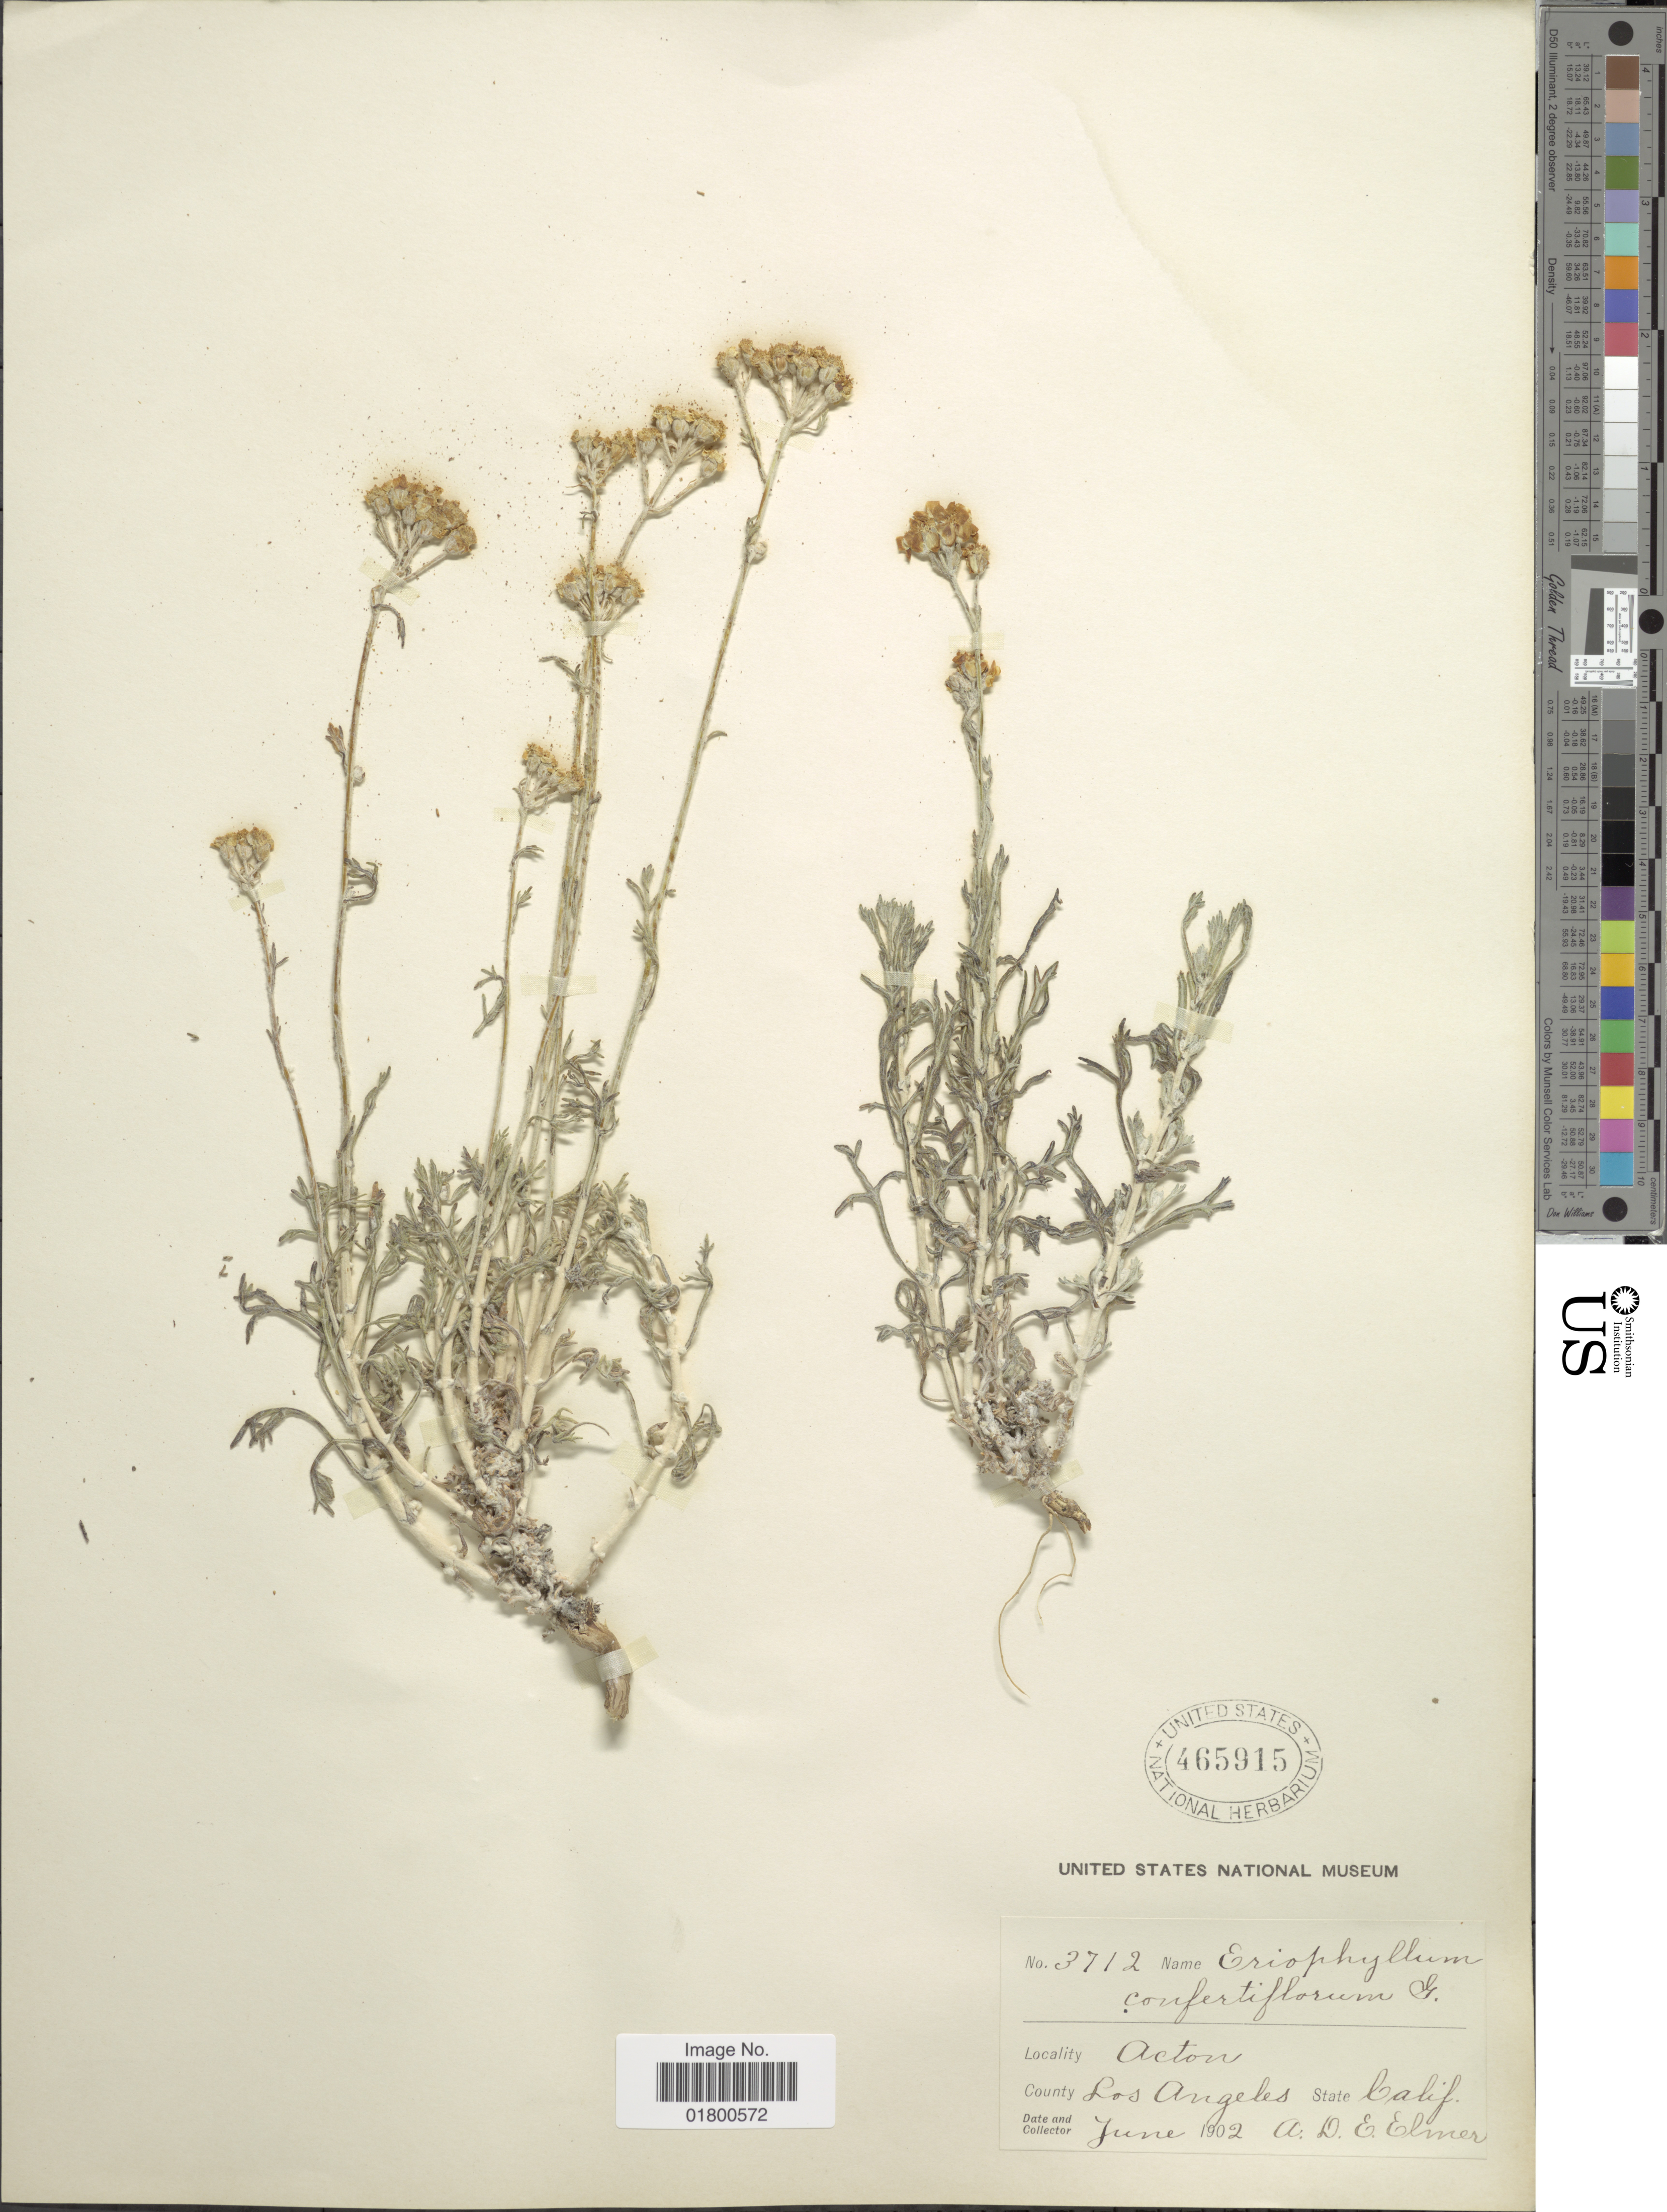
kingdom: Plantae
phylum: Tracheophyta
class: Magnoliopsida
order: Asterales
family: Asteraceae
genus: Eriophyllum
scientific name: Eriophyllum tenuifolium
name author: (DC.) Rydb.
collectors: A. D. E. Elmer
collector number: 3712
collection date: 1902-06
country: United States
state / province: California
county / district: Los Angeles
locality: Acton, County Los Angeles, State Calif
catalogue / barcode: US 465915